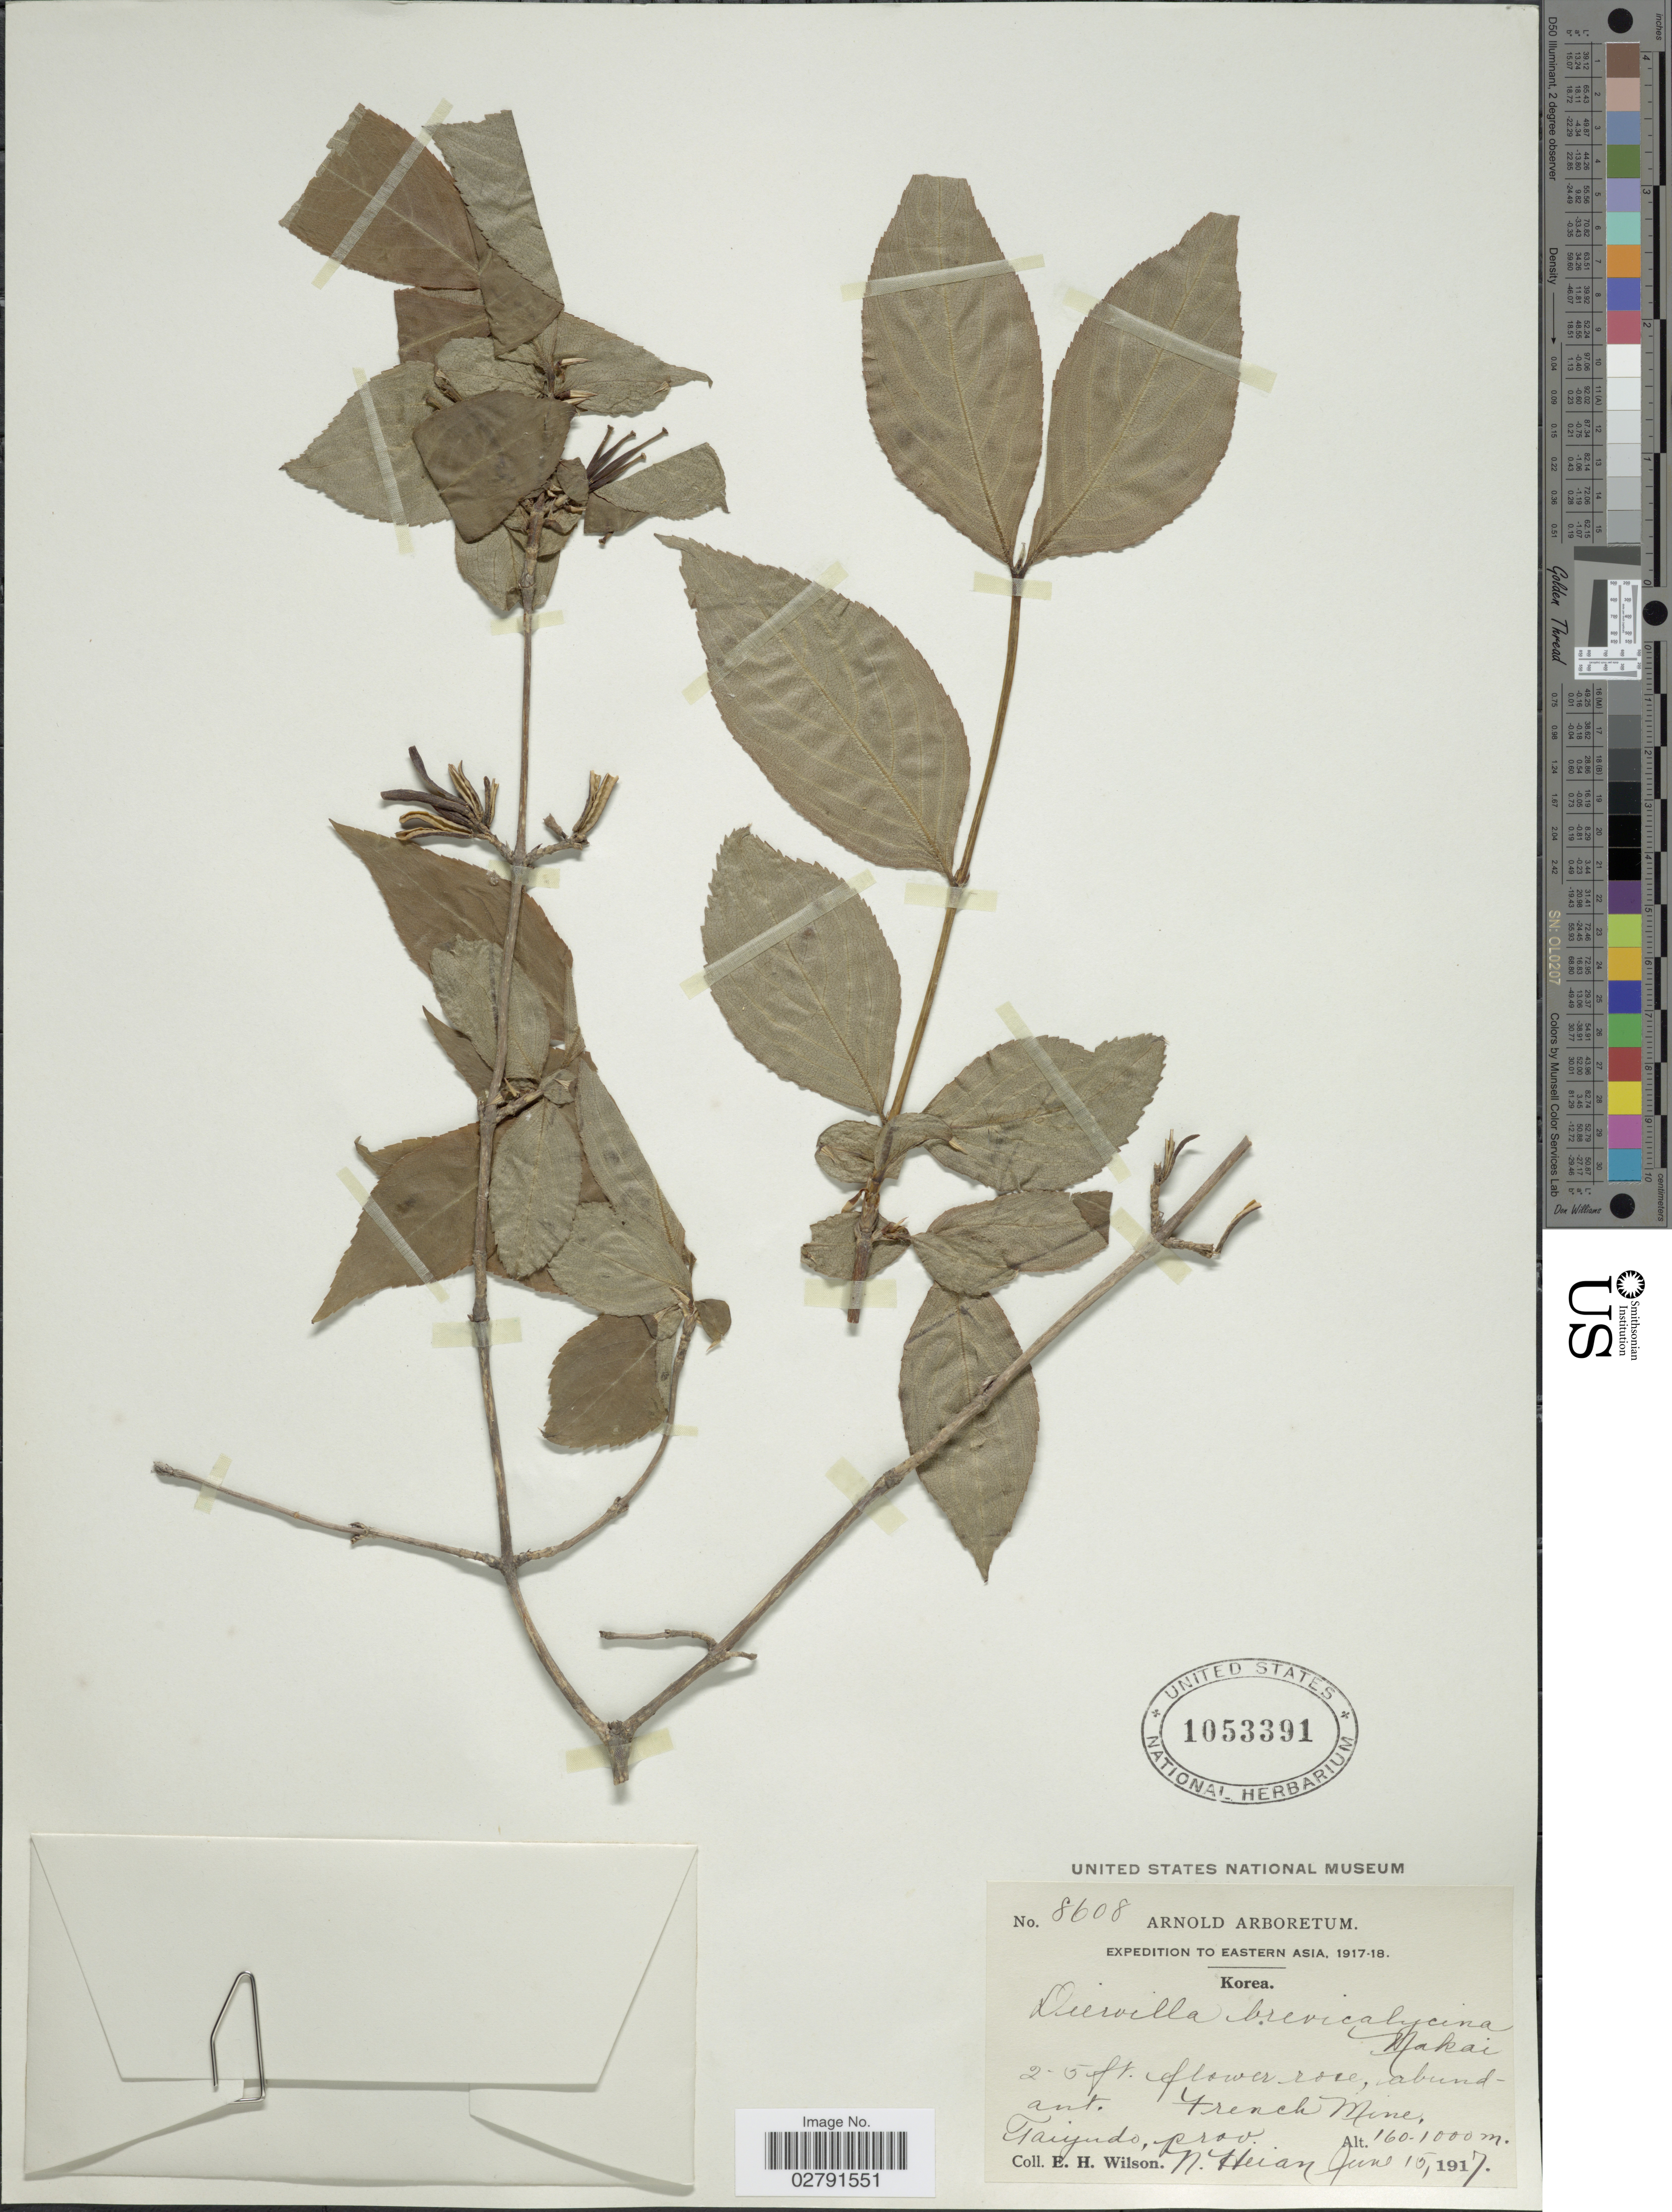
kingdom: Plantae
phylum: Tracheophyta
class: Magnoliopsida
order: Dipsacales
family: Caprifoliaceae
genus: Diervilla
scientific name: Diervilla brevicalycina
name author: Nakai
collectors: E. Wilson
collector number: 8608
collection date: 1917-06-15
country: North Korea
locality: French Mine, Taiyindo, prov. n. Heian.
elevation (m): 160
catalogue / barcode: US 1053391